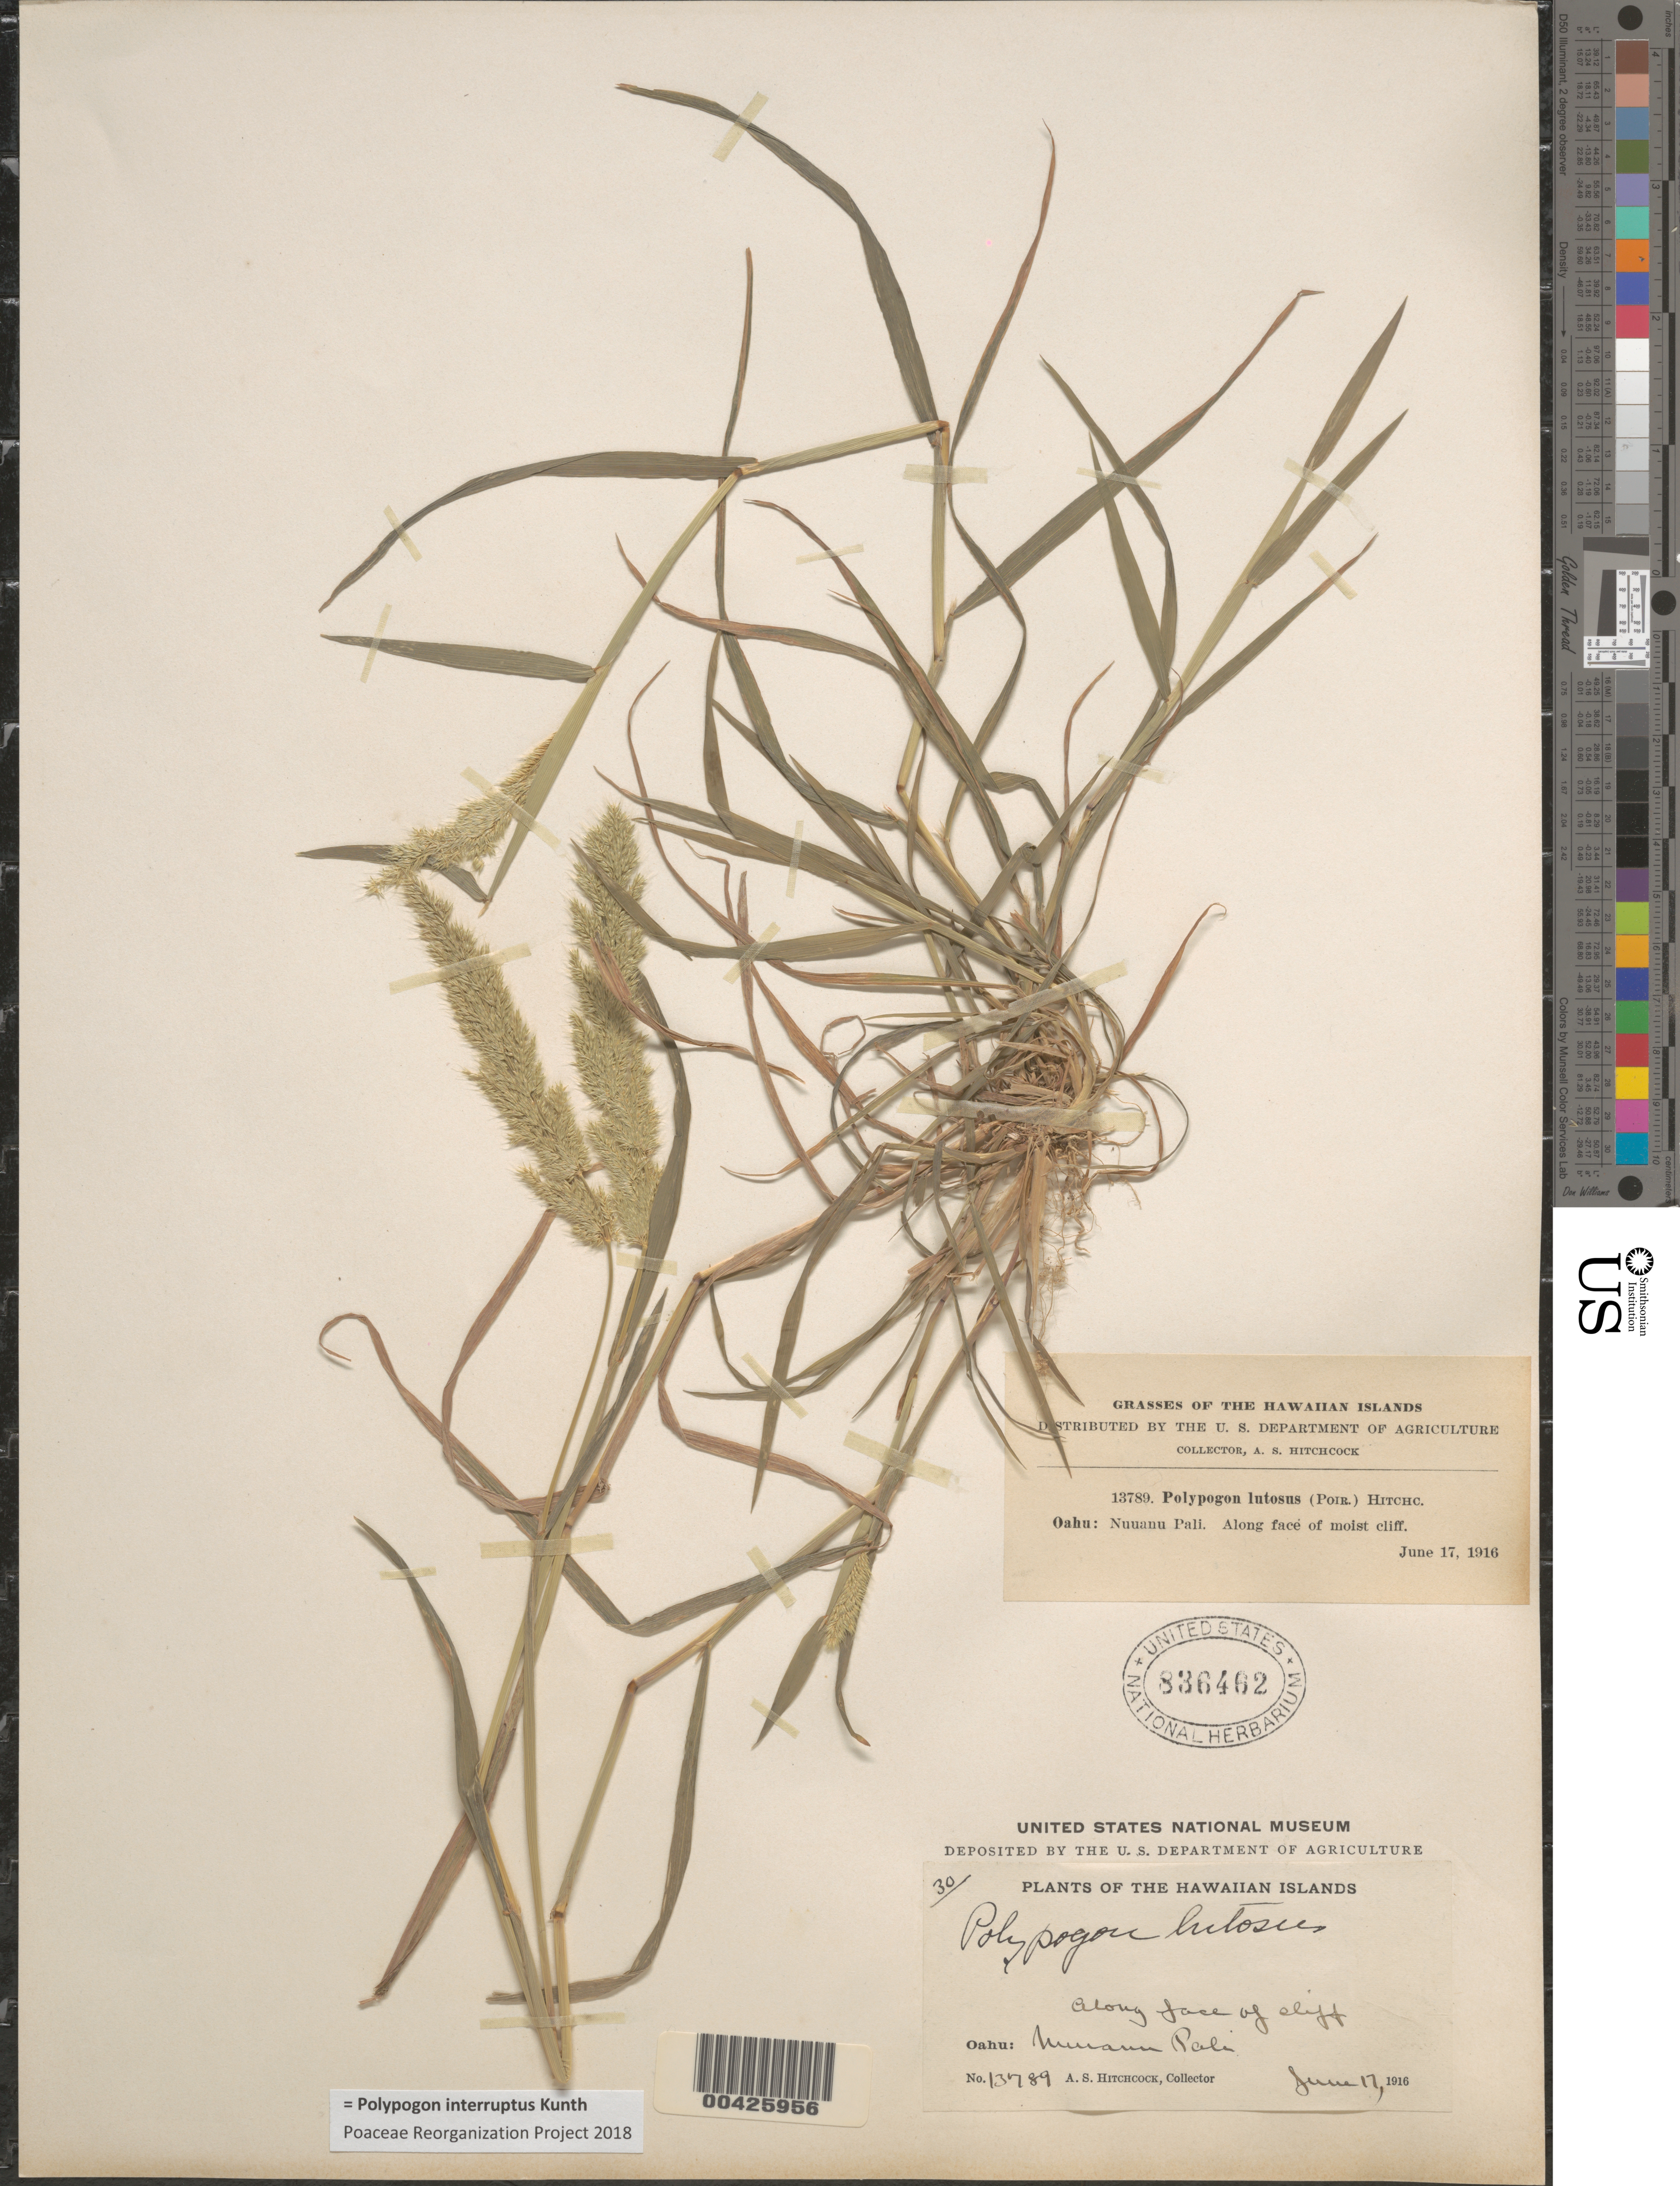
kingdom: Plantae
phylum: Tracheophyta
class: Liliopsida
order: Poales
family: Poaceae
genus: Polypogon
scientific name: Polypogon fugax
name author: Nees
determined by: Faccenda, K.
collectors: A. S. Hitchcock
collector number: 13789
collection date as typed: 17 Jun 1916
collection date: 1916-06-17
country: United States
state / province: Hawaii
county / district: Honolulu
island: Oahu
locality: Nuuauu Pali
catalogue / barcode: US 836462